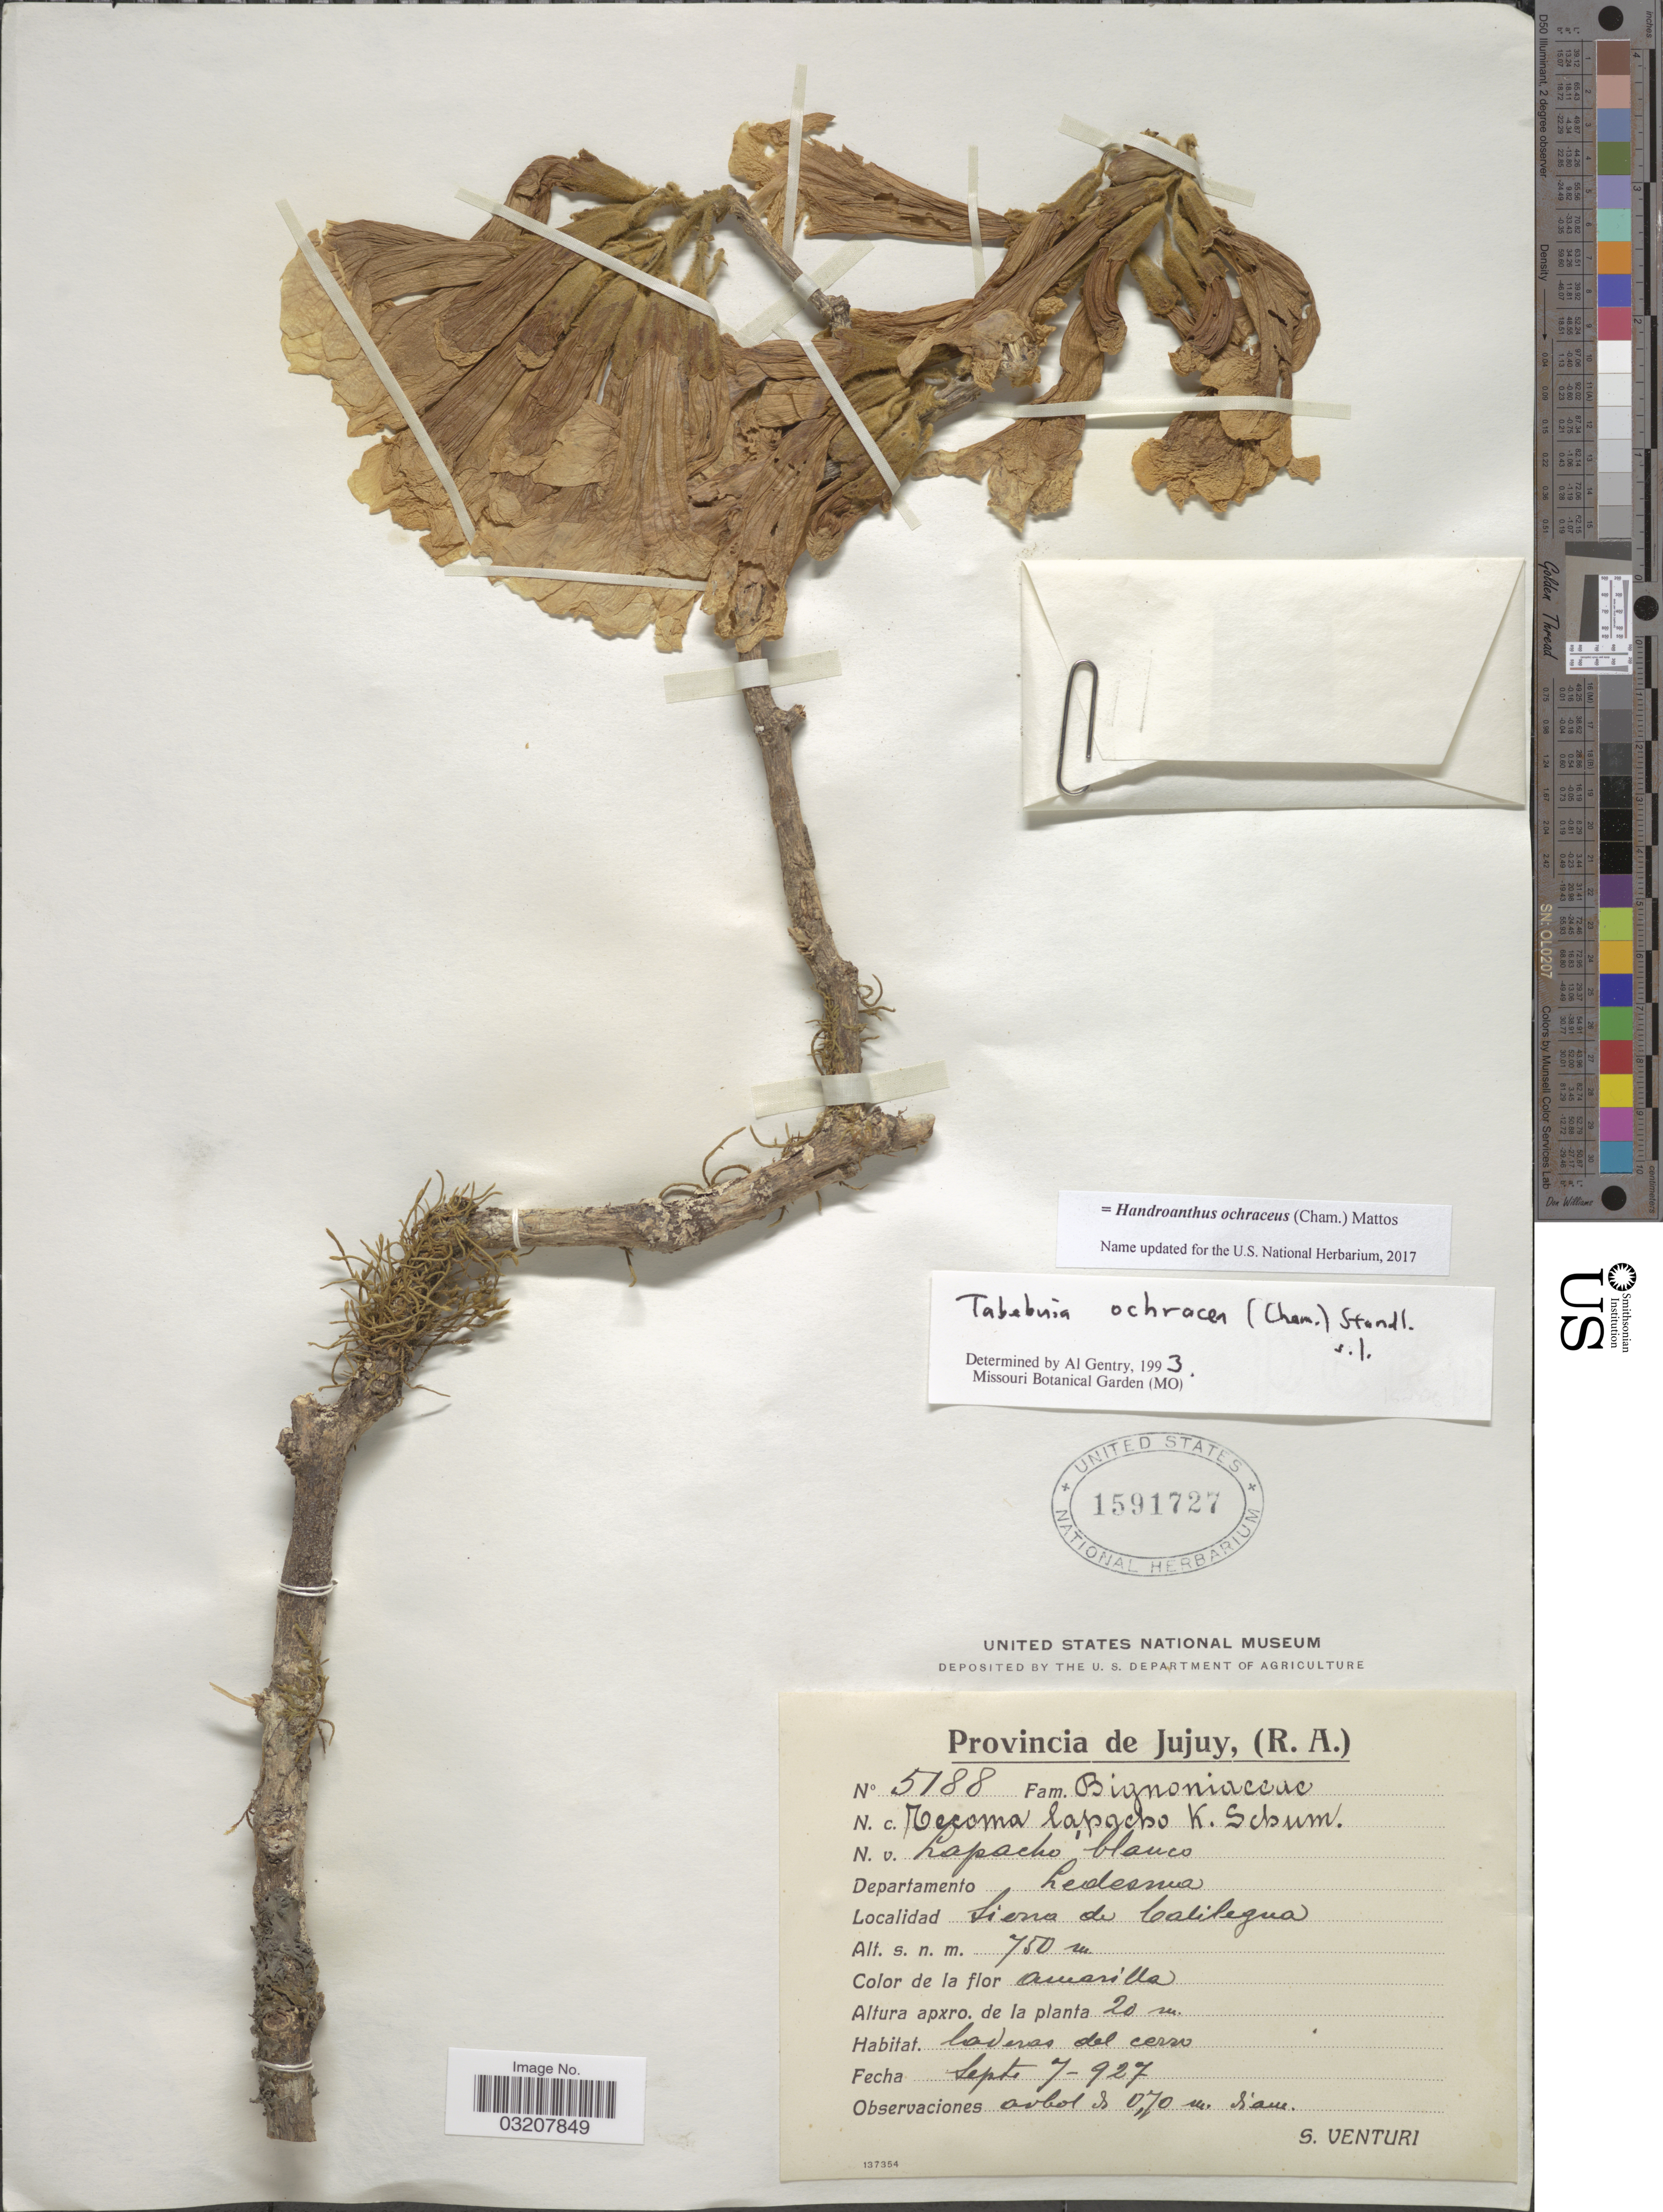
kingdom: Plantae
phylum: Tracheophyta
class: Magnoliopsida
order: Lamiales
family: Bignoniaceae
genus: Handroanthus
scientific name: Handroanthus ochraceus subsp. ochraceus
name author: (Cham.) Mattos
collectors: S. Venturi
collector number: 5188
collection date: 1927-09-07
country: Argentina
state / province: Jujuy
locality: Departamento Ledesma. Sierra de Calilegua.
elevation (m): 750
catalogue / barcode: US 1591727